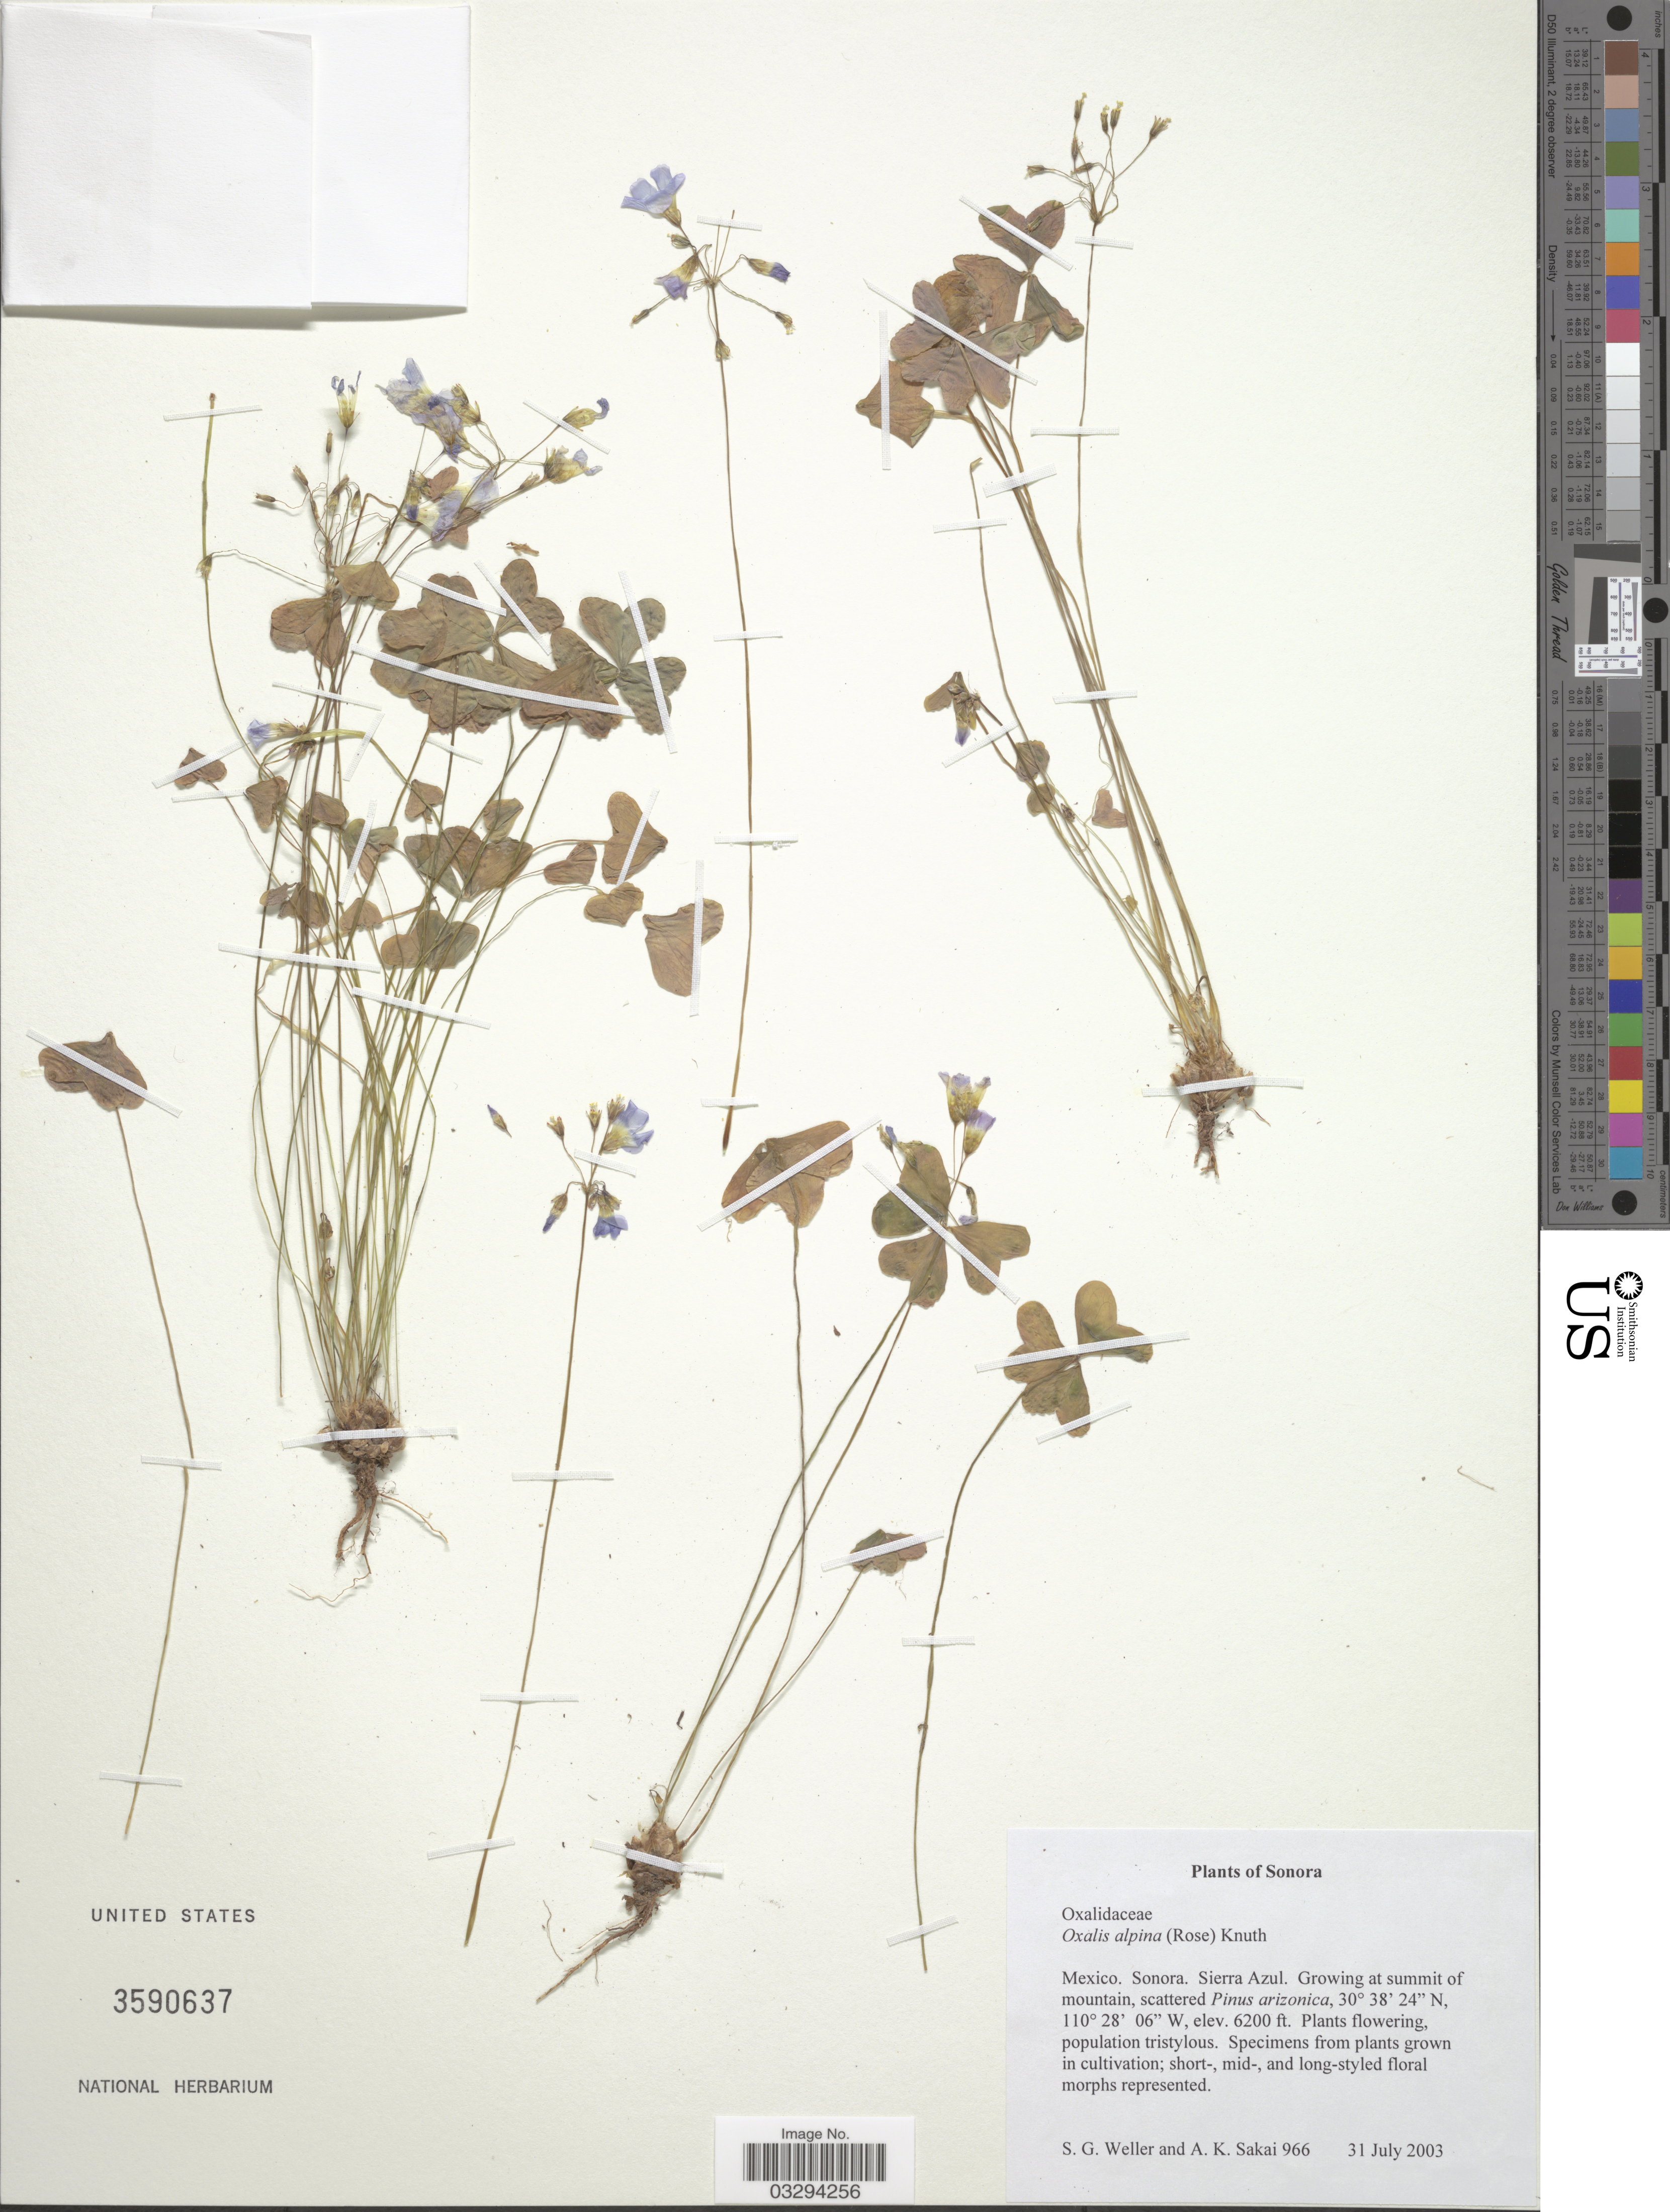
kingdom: Plantae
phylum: Tracheophyta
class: Magnoliopsida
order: Oxalidales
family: Oxalidaceae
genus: Oxalis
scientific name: Oxalis alpina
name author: (Rose) R. Knuth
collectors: S. G. Weller & A. Sakai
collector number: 966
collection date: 2003-07-31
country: Mexico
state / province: Sonora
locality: Sierra Azul. Growing at summit of mountain.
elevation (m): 1890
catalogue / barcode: US 3590637